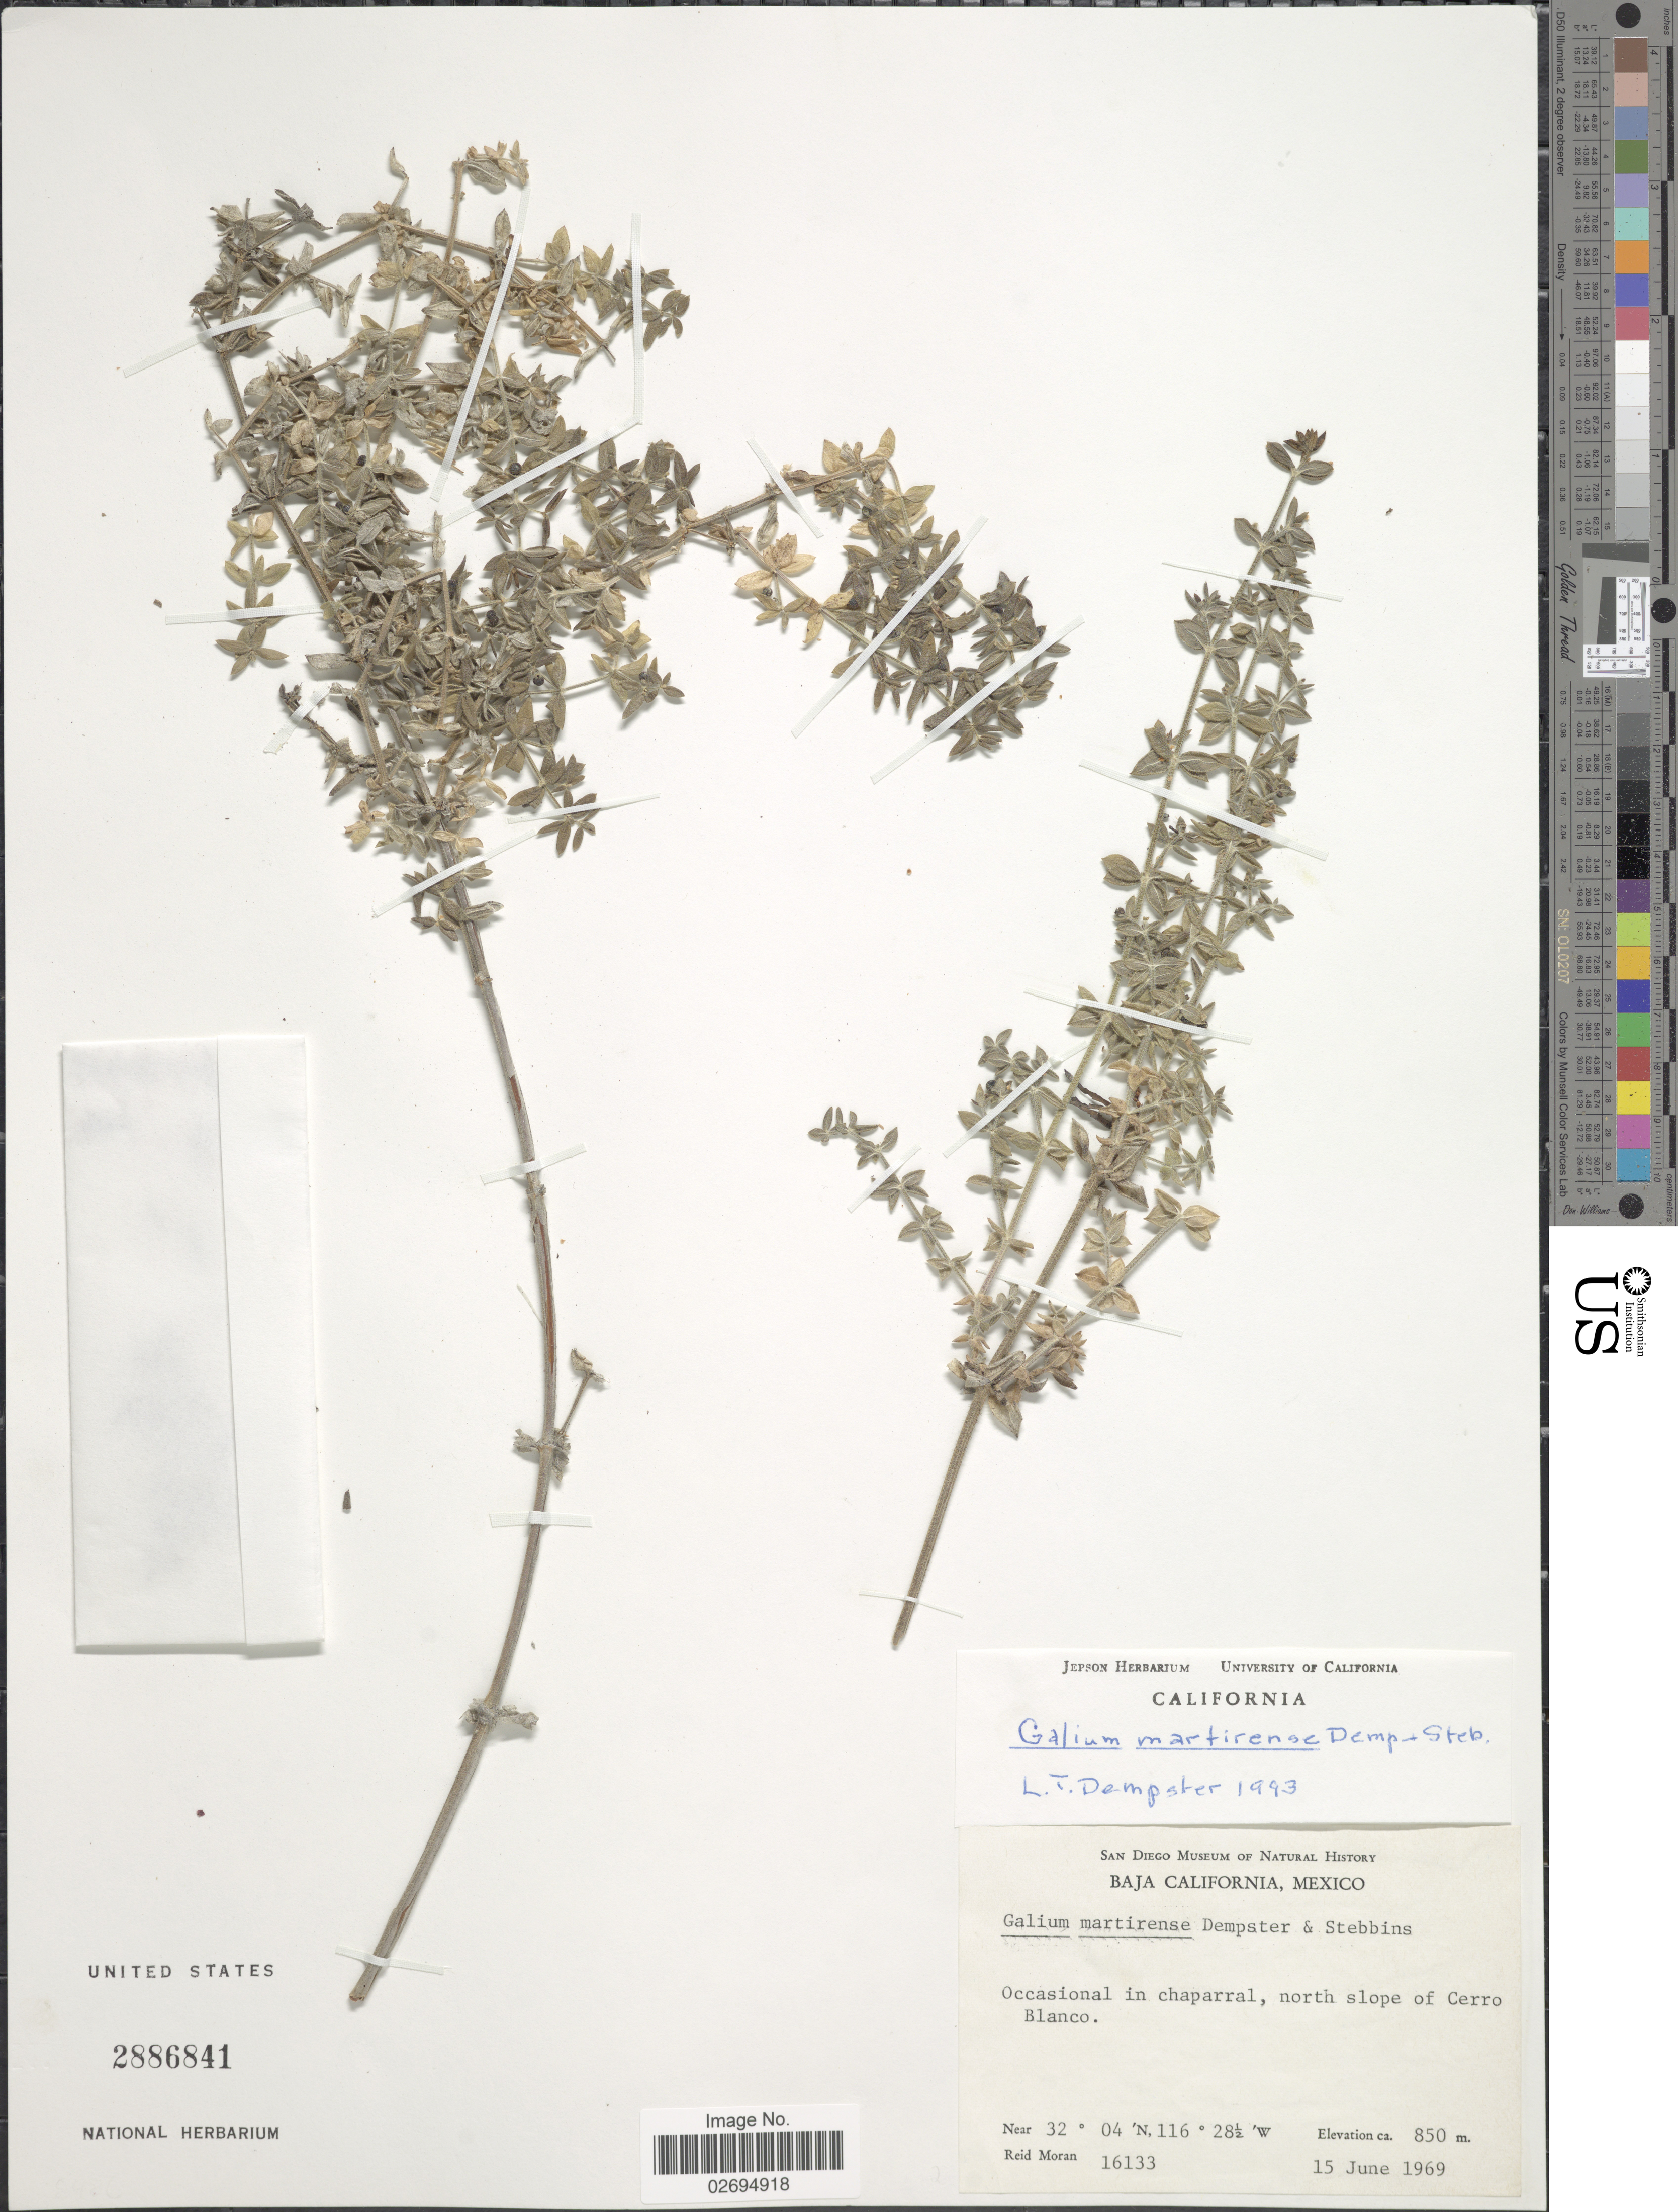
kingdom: Plantae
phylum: Tracheophyta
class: Magnoliopsida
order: Gentianales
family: Rubiaceae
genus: Galium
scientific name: Galium martirense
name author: Dempster & Stebbins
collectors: R. V. Moran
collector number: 16133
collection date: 1969-06-15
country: Mexico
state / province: Baja California Norte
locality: Occasional in chaparral, north slope of Cerro Blanco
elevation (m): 850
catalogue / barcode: US 2886841